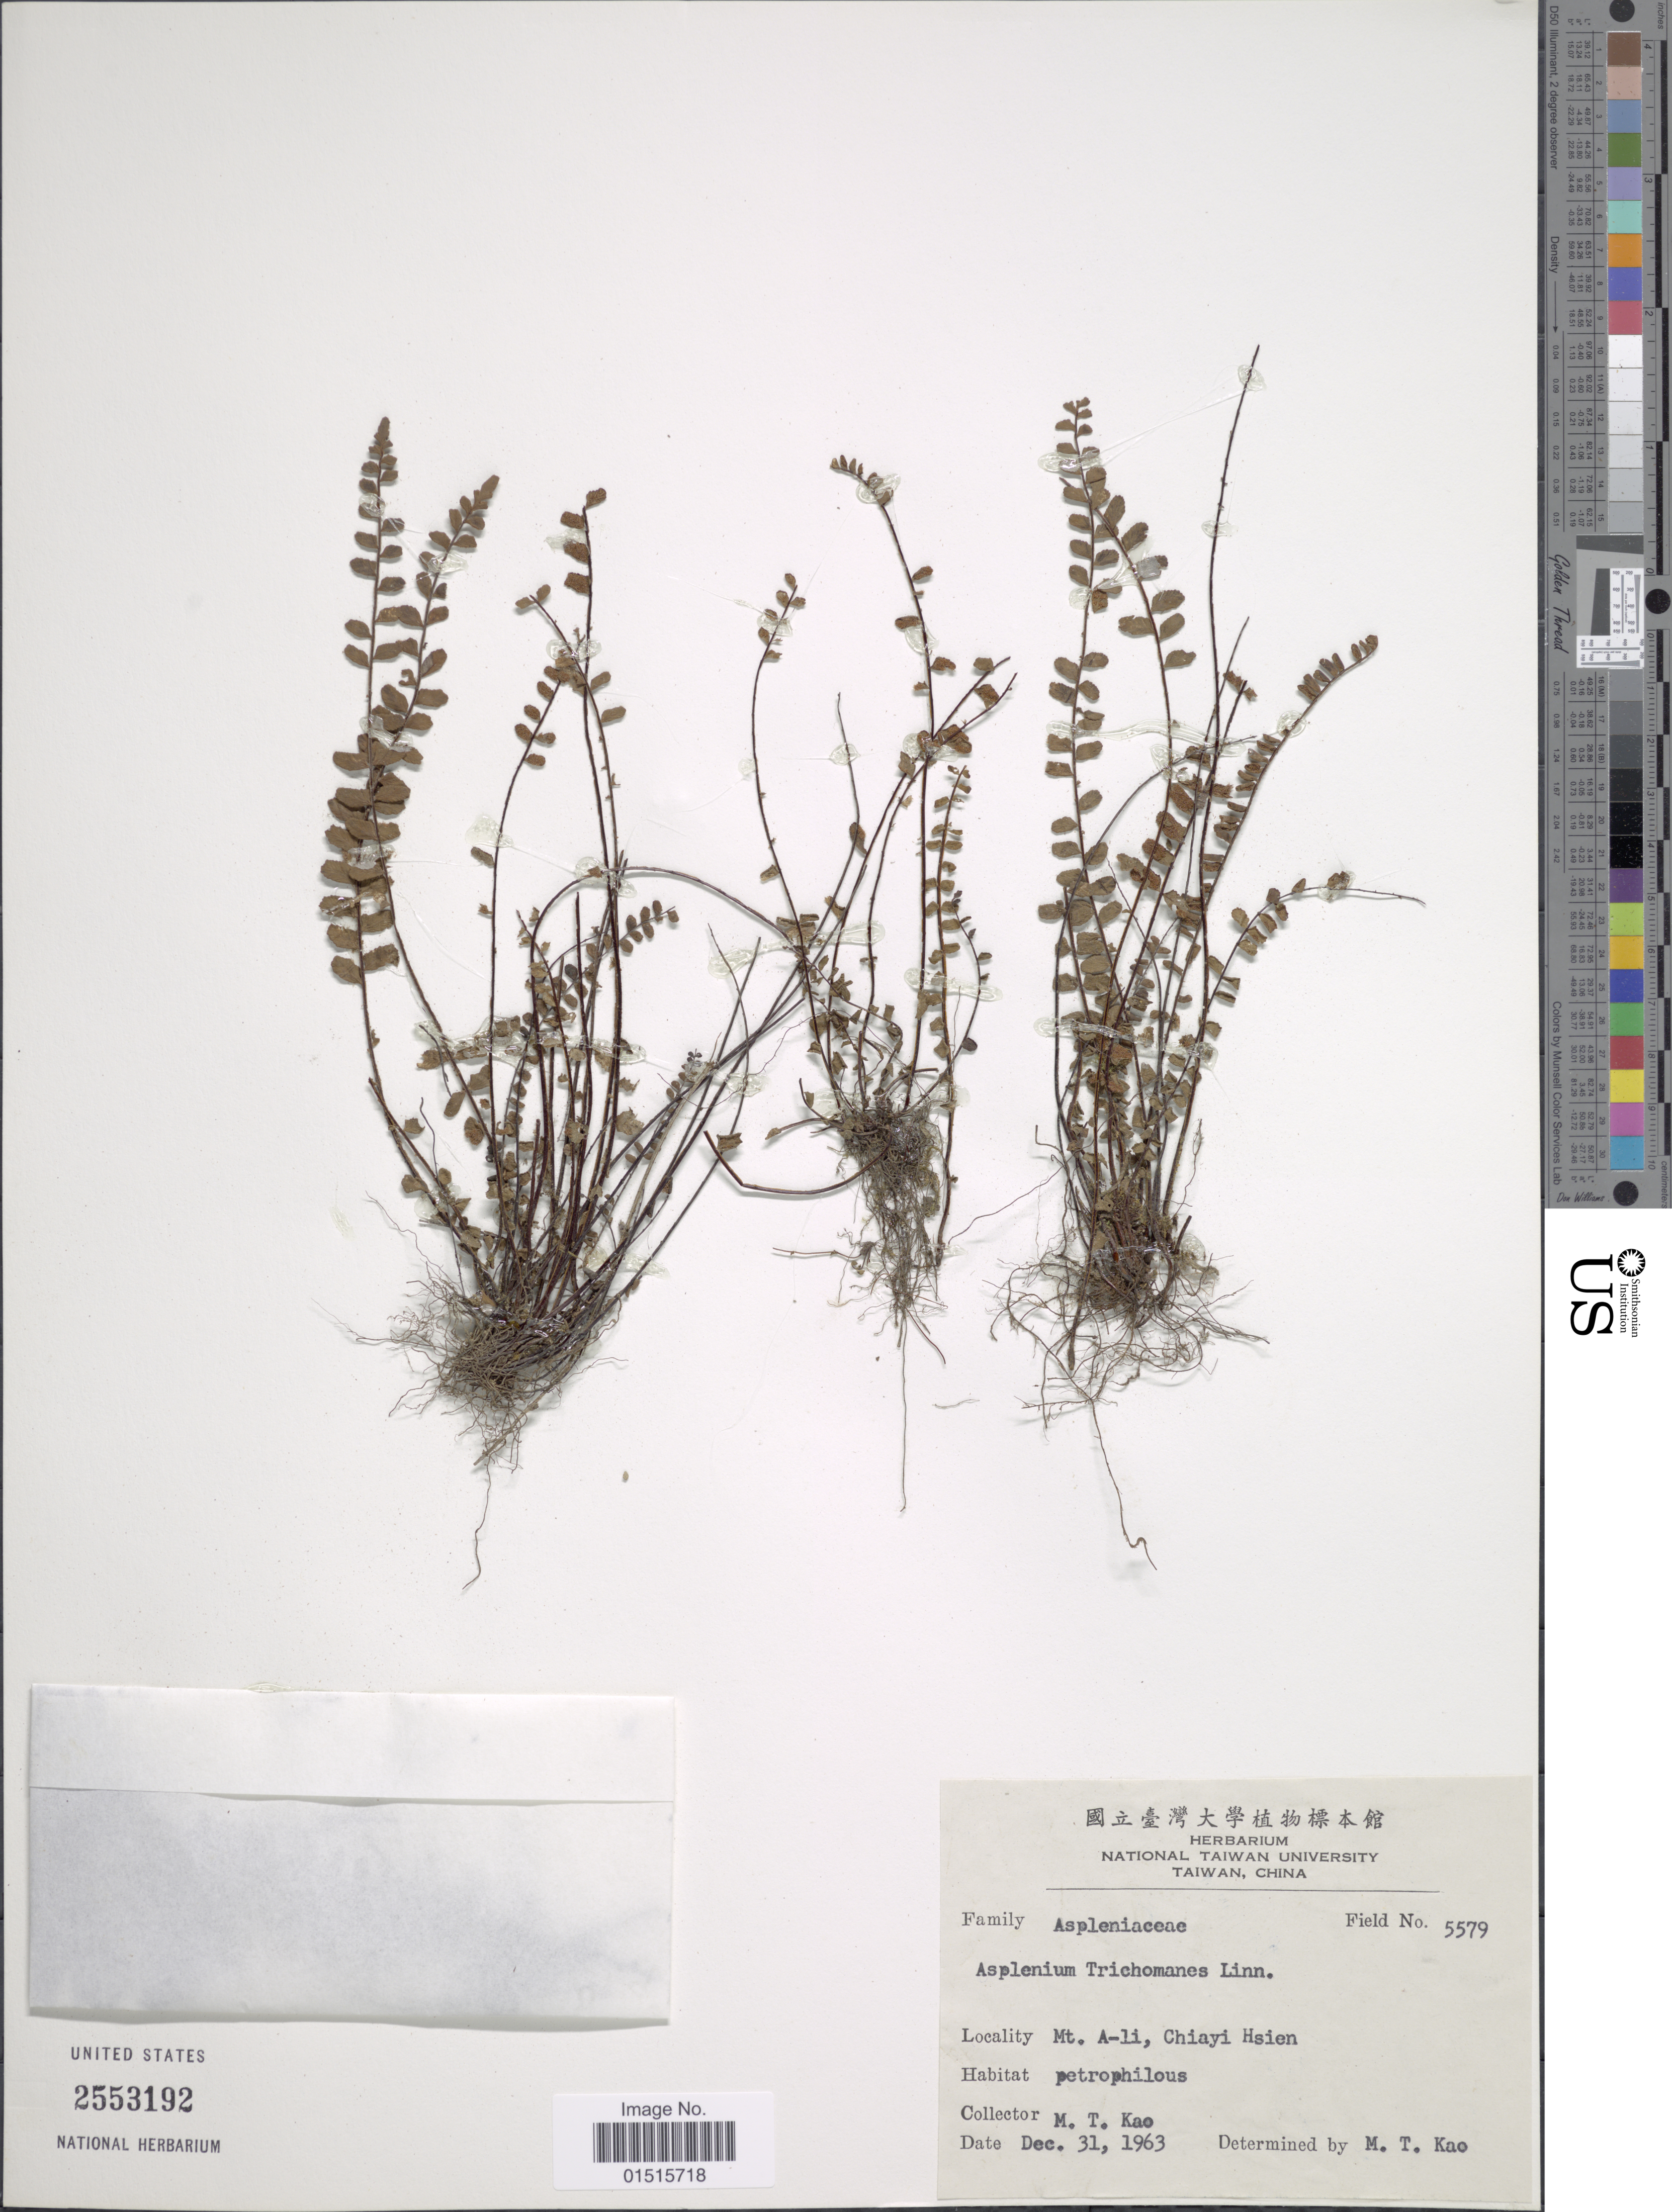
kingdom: Plantae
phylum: Tracheophyta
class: Polypodiopsida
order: Polypodiales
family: Aspleniaceae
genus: Asplenium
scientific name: Asplenium trichomanes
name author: L.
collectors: M. T. Kao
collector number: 5579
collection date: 1963-12-31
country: Taiwan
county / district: Chiayi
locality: Mt. A-li, Chiayi Hsien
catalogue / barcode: US 2553192